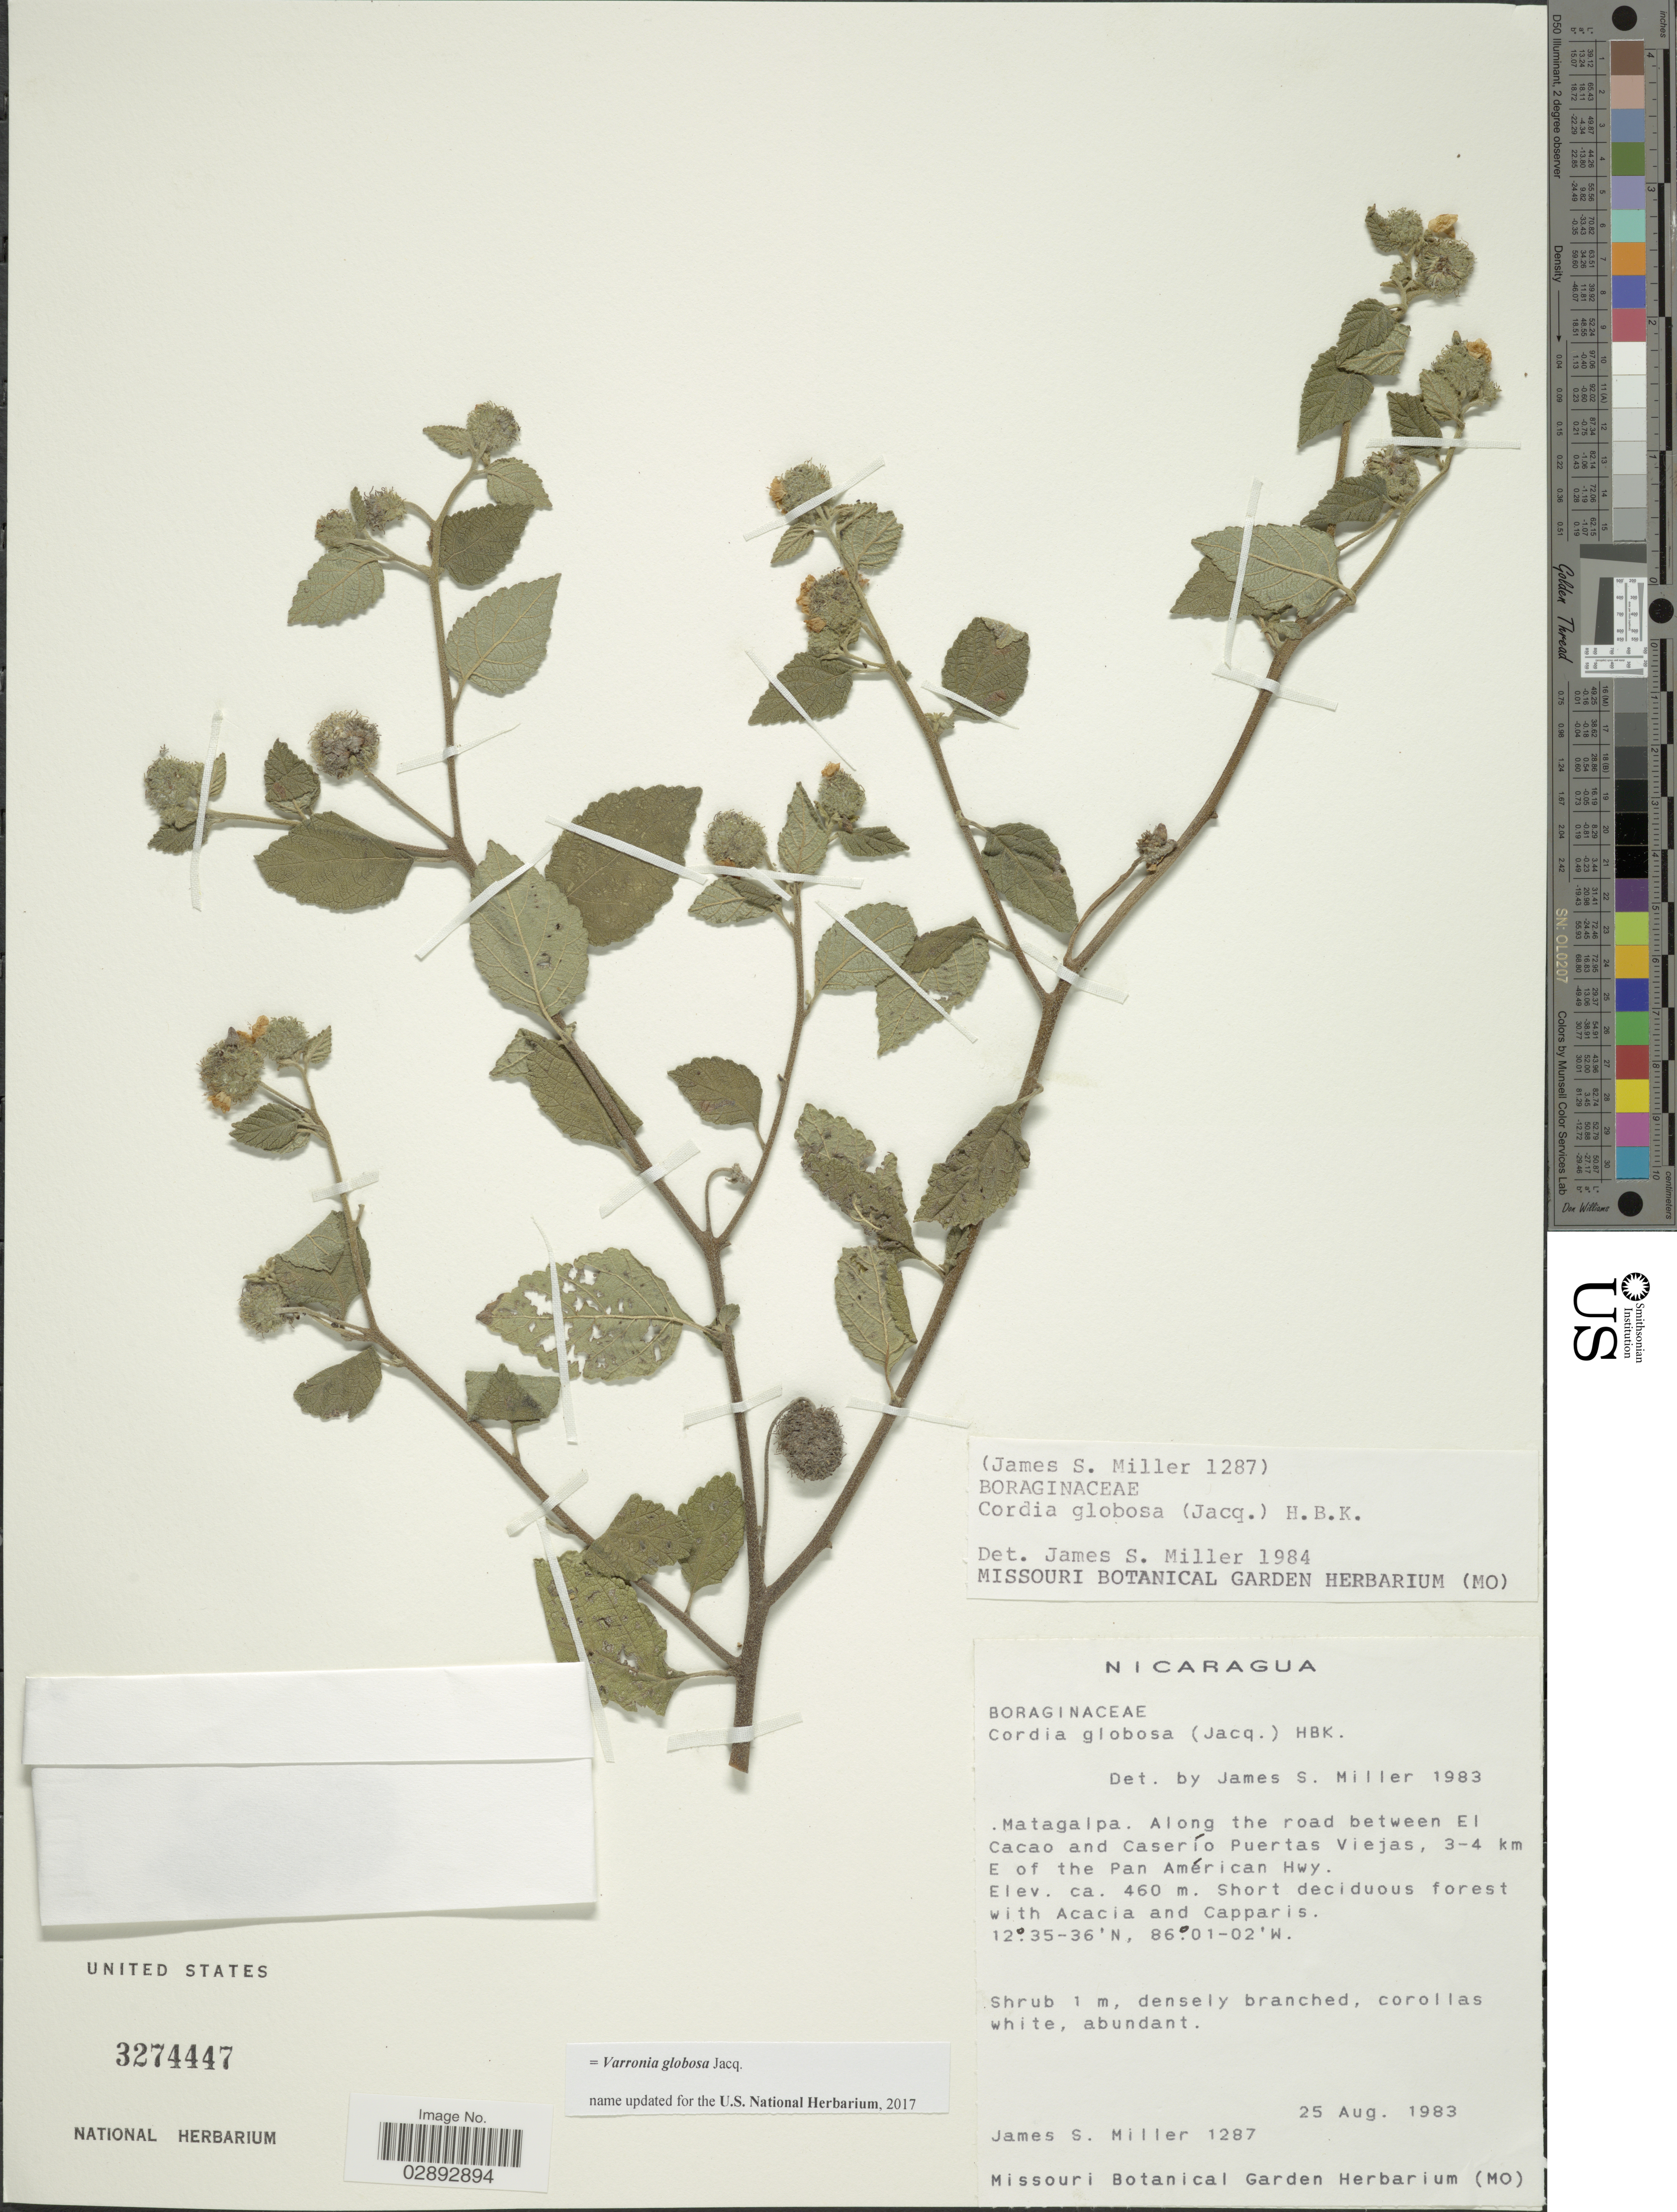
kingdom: Plantae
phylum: Tracheophyta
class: Magnoliopsida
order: Boraginales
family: Cordiaceae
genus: Varronia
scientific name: Varronia globosa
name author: Jacq.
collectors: J. S. Miller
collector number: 1287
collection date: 1983-08-25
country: Nicaragua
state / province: Matagalpa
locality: Along the road between El Cacao and Caserío Puertas Viejas, 3-4 km E of the Pan Américan Hwy.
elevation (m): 460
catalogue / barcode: US 3274447